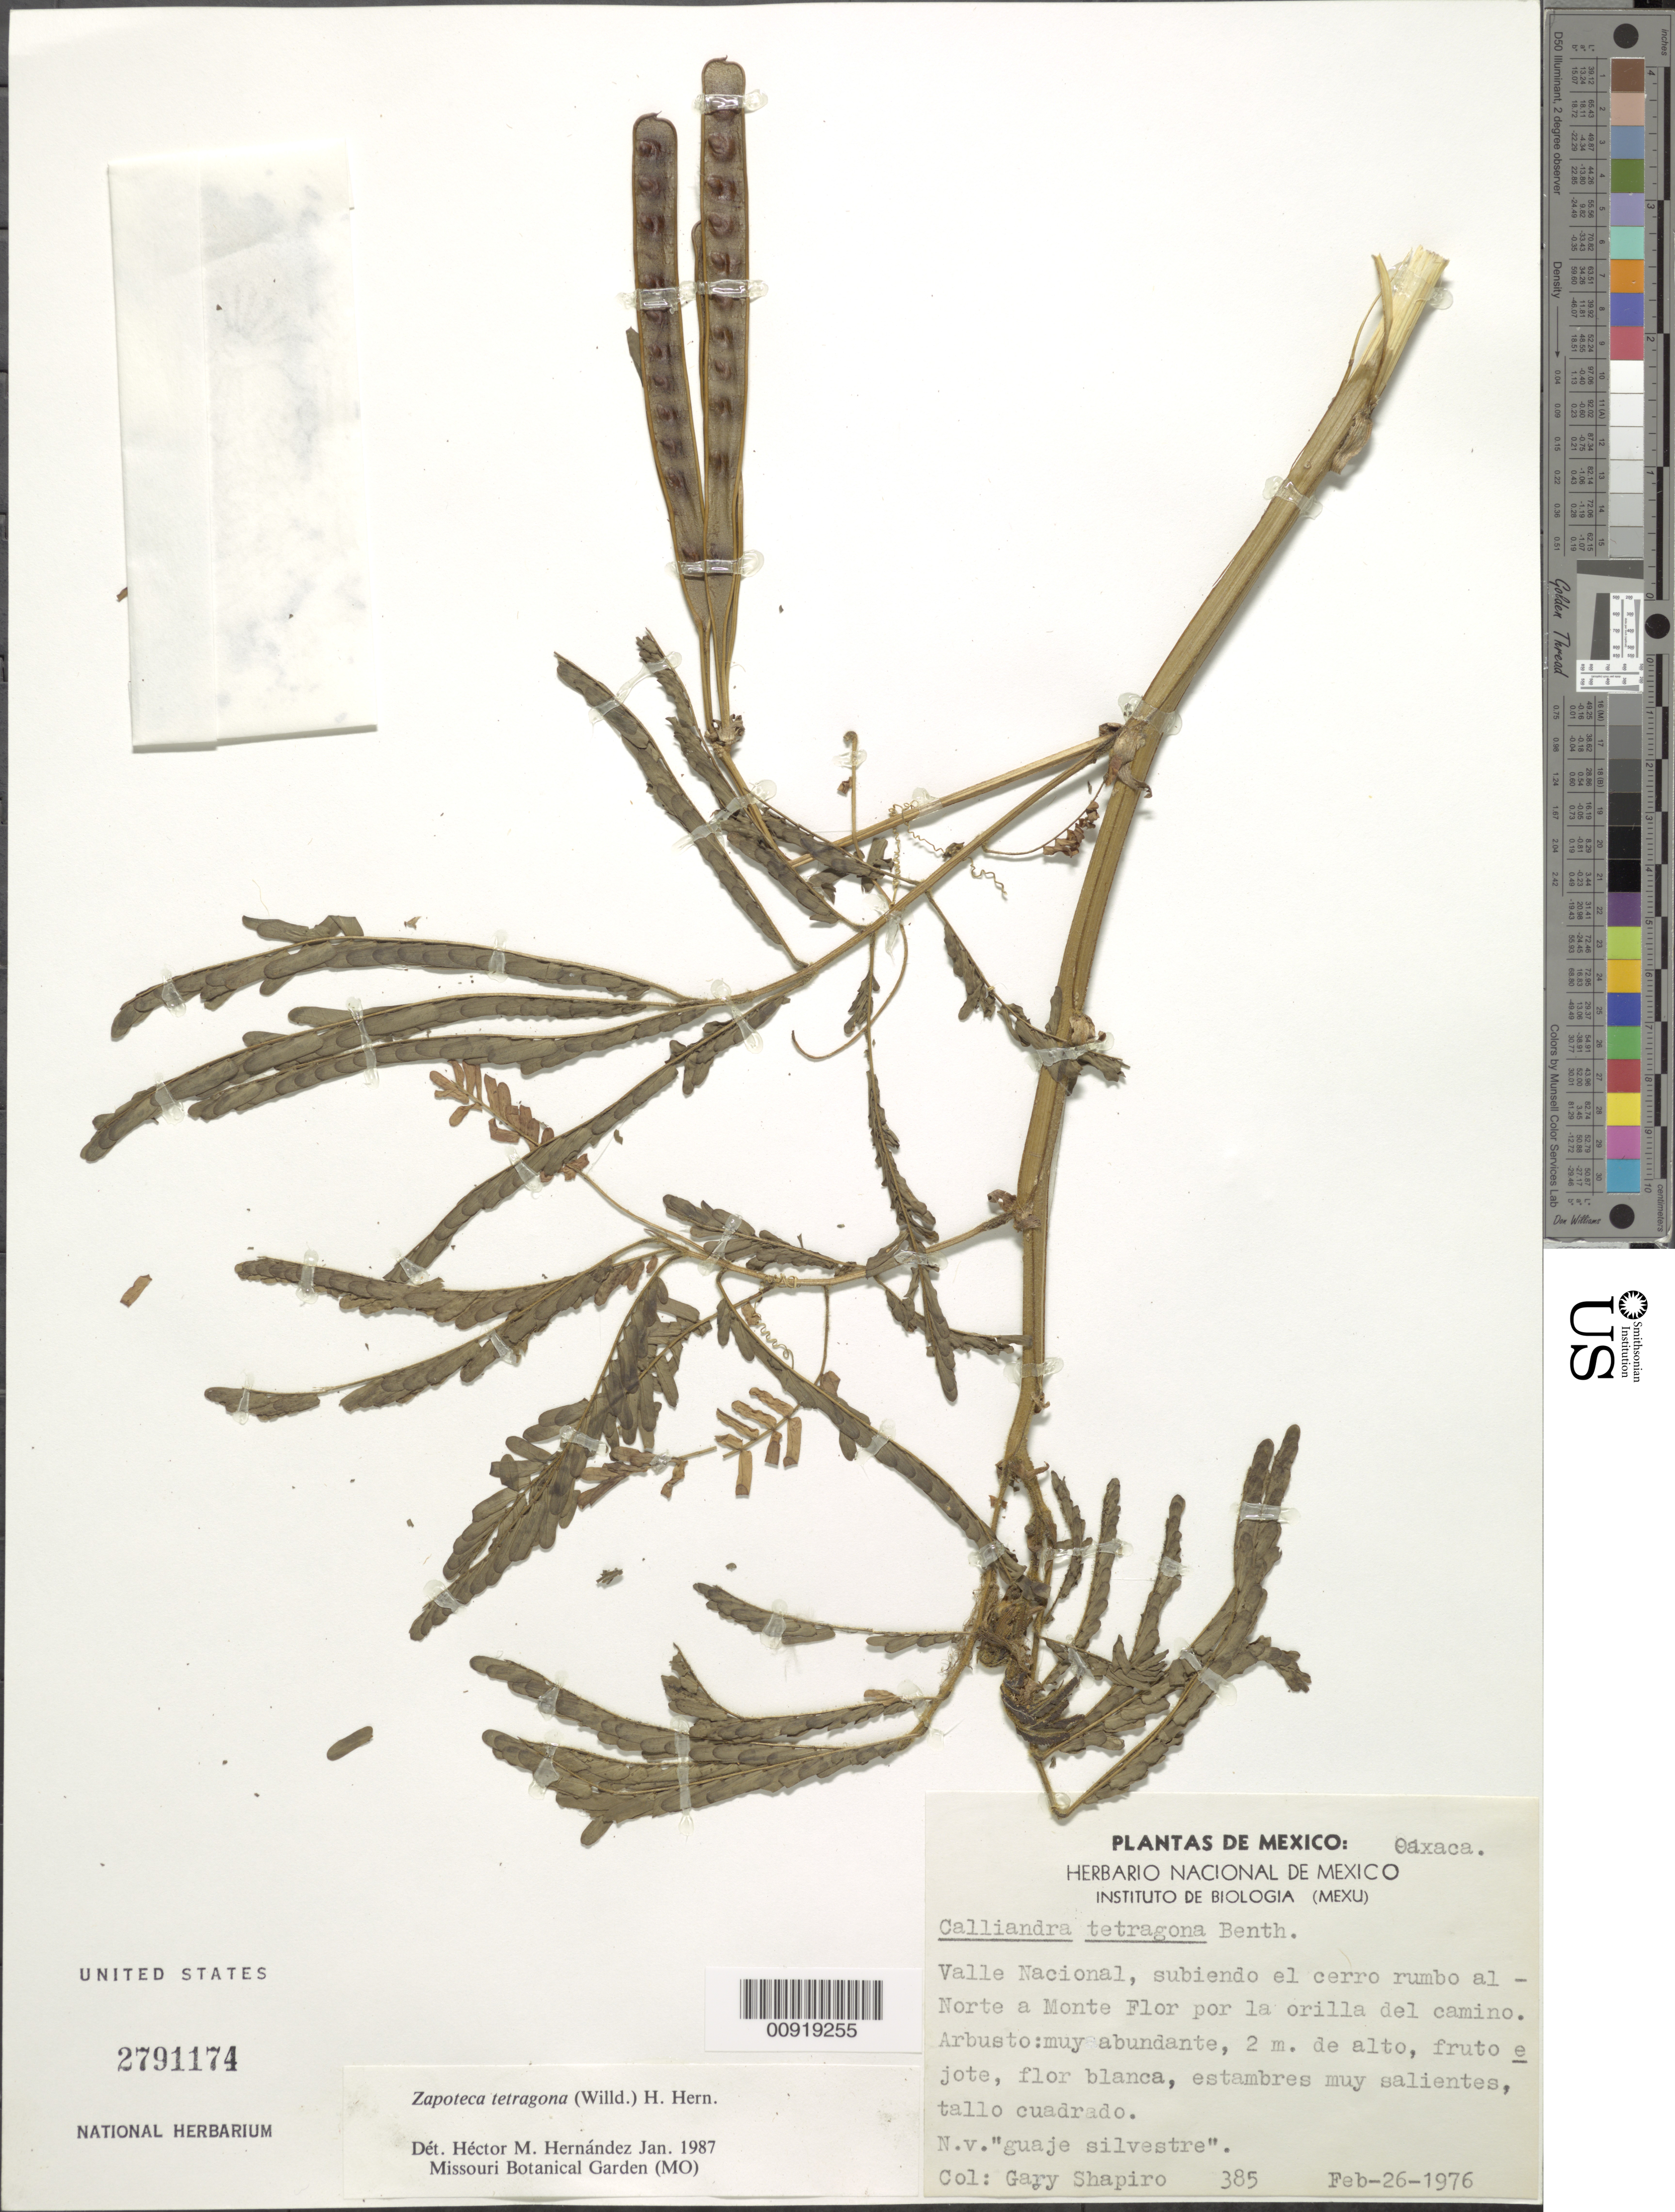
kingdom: Plantae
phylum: Tracheophyta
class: Magnoliopsida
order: Fabales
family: Fabaceae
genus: Zapoteca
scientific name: Zapoteca tetragona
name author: (Willd.) H.M. Hern.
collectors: G. Shapiro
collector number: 385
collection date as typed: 26 Feb 1976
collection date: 1976-02-26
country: Mexico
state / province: Oaxaca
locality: Valle Nacional, subiendo el cerro rumbo al Norte a Monte Flor por la orilla del camino.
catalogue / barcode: US 2791174